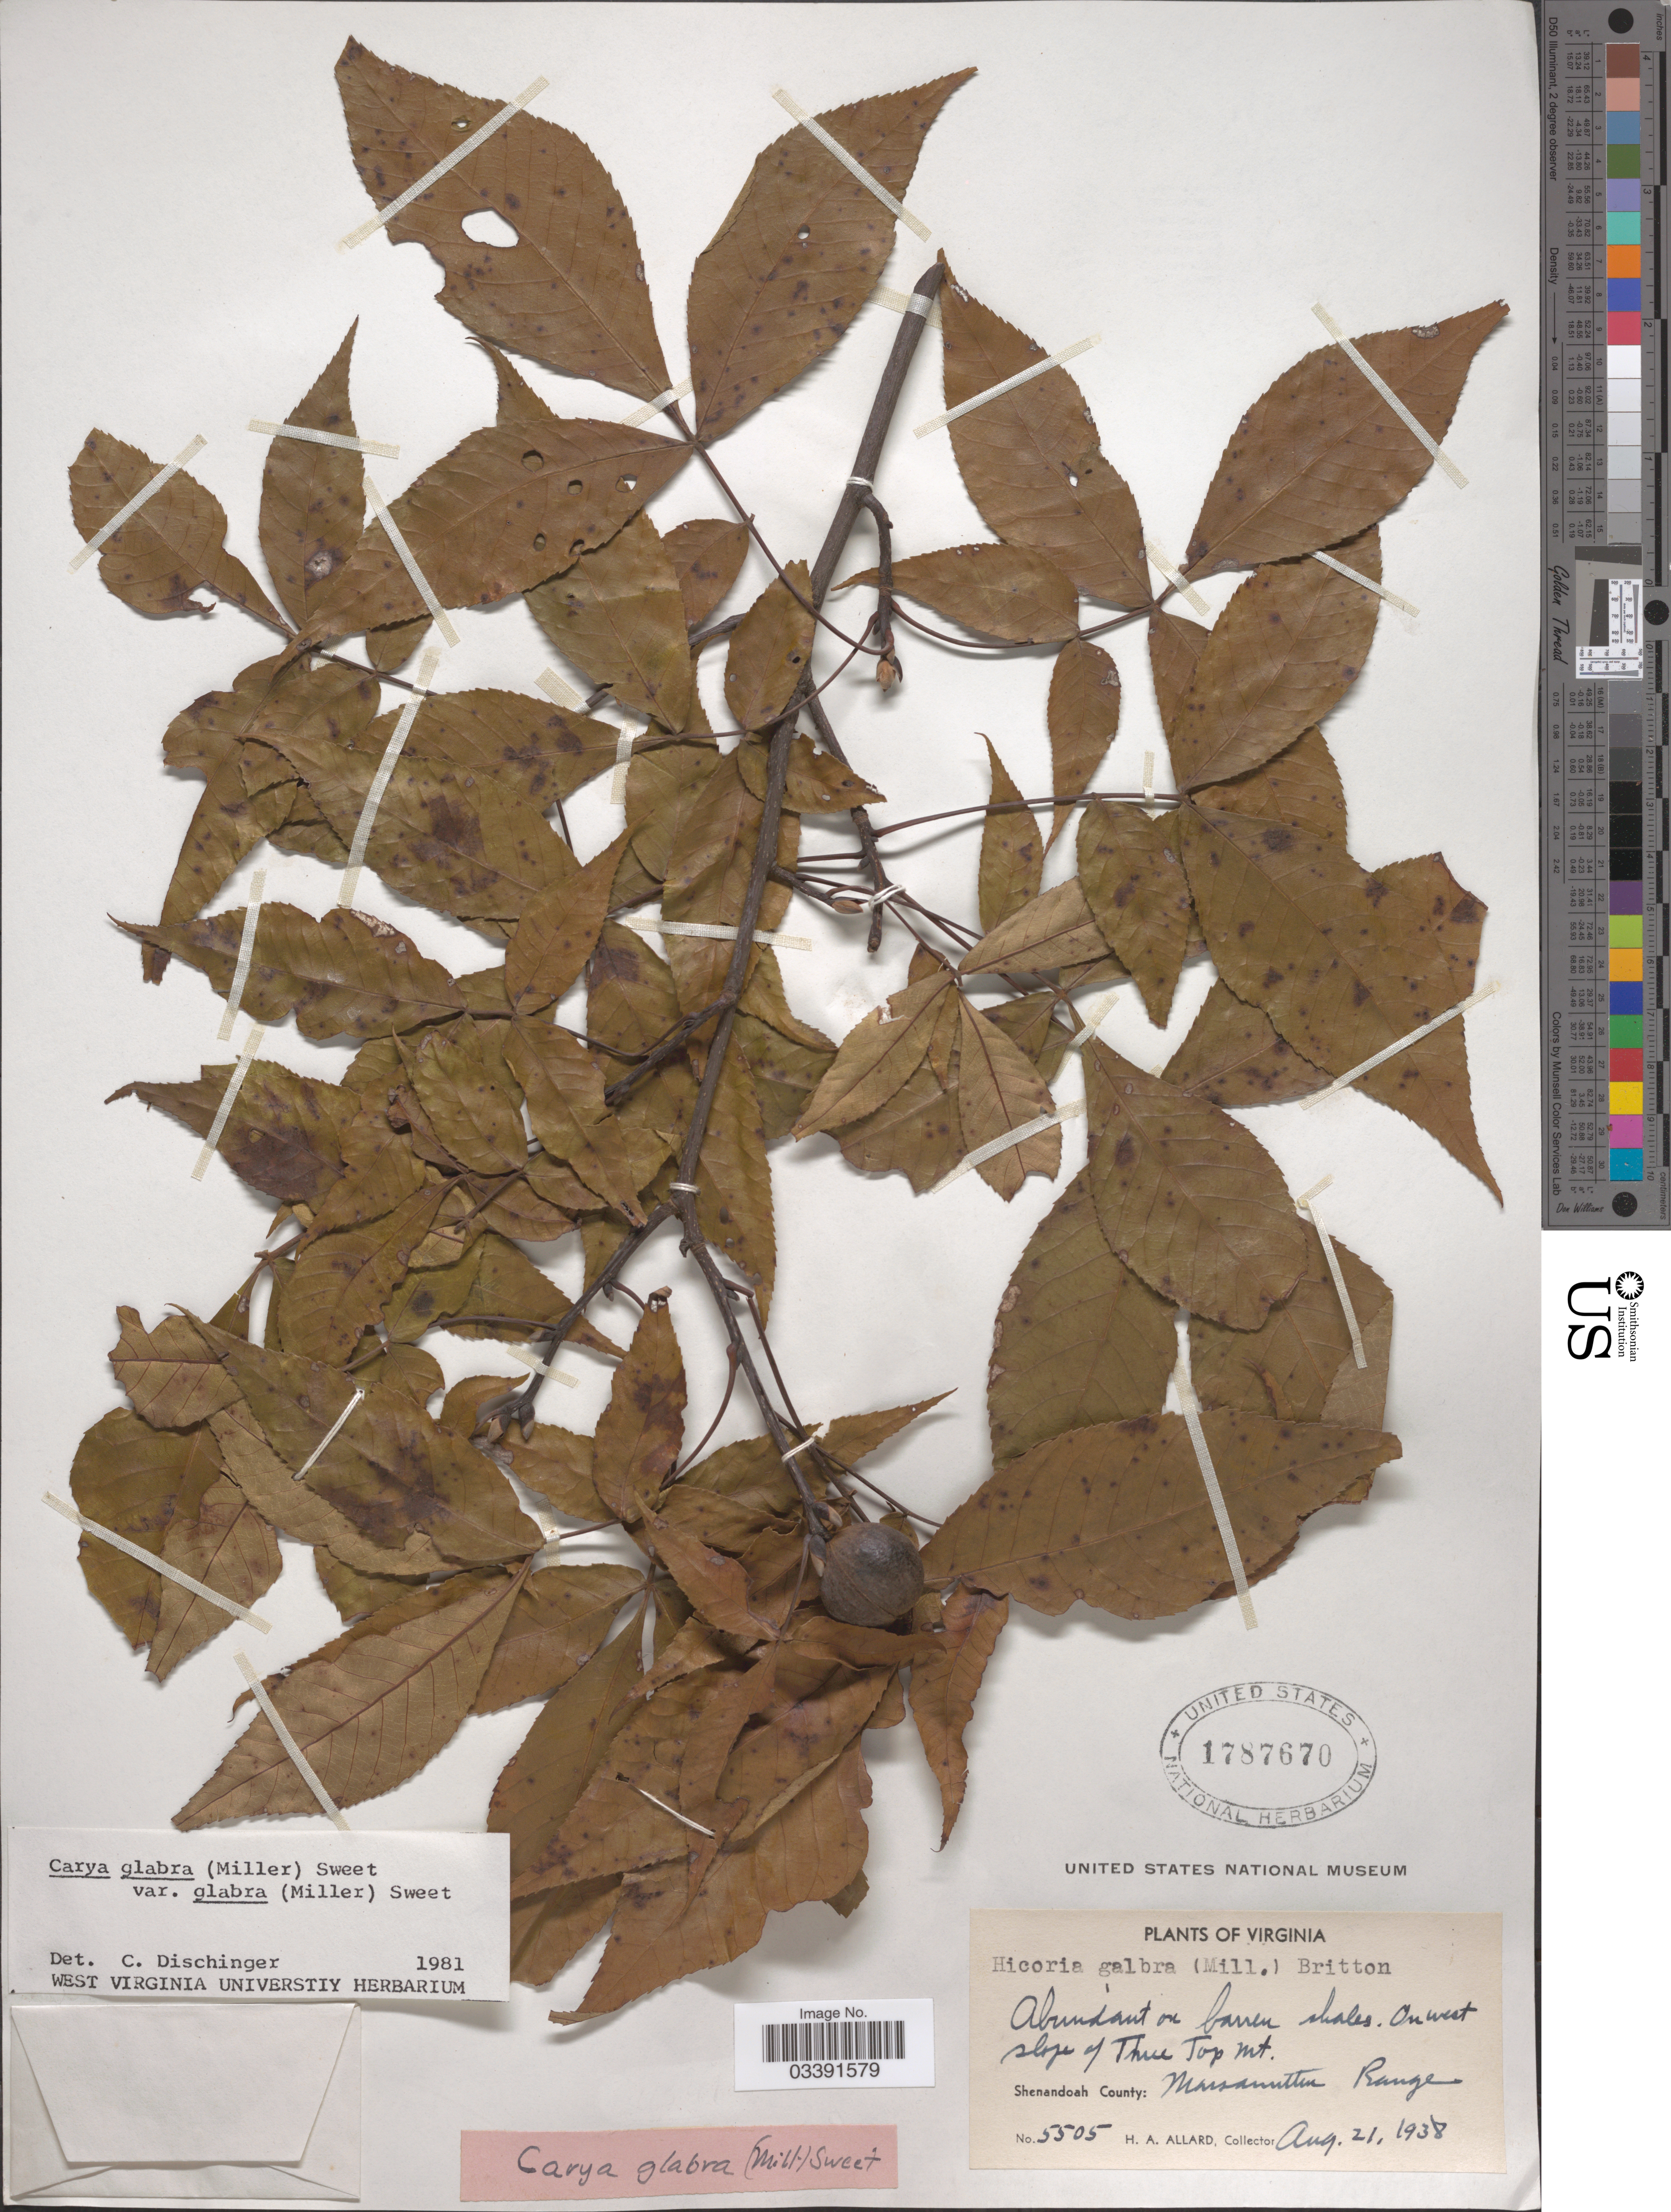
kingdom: Plantae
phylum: Tracheophyta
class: Magnoliopsida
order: Fagales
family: Juglandaceae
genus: Carya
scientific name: Carya glabra var. glabra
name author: (Mill.) Sweet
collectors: H. A. Allard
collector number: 5505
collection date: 1938-08-21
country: United States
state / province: Virginia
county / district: Shenandoah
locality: On west slope of Three Top mt. Shenandoah County: Massanutten Range.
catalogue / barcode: US 1787670